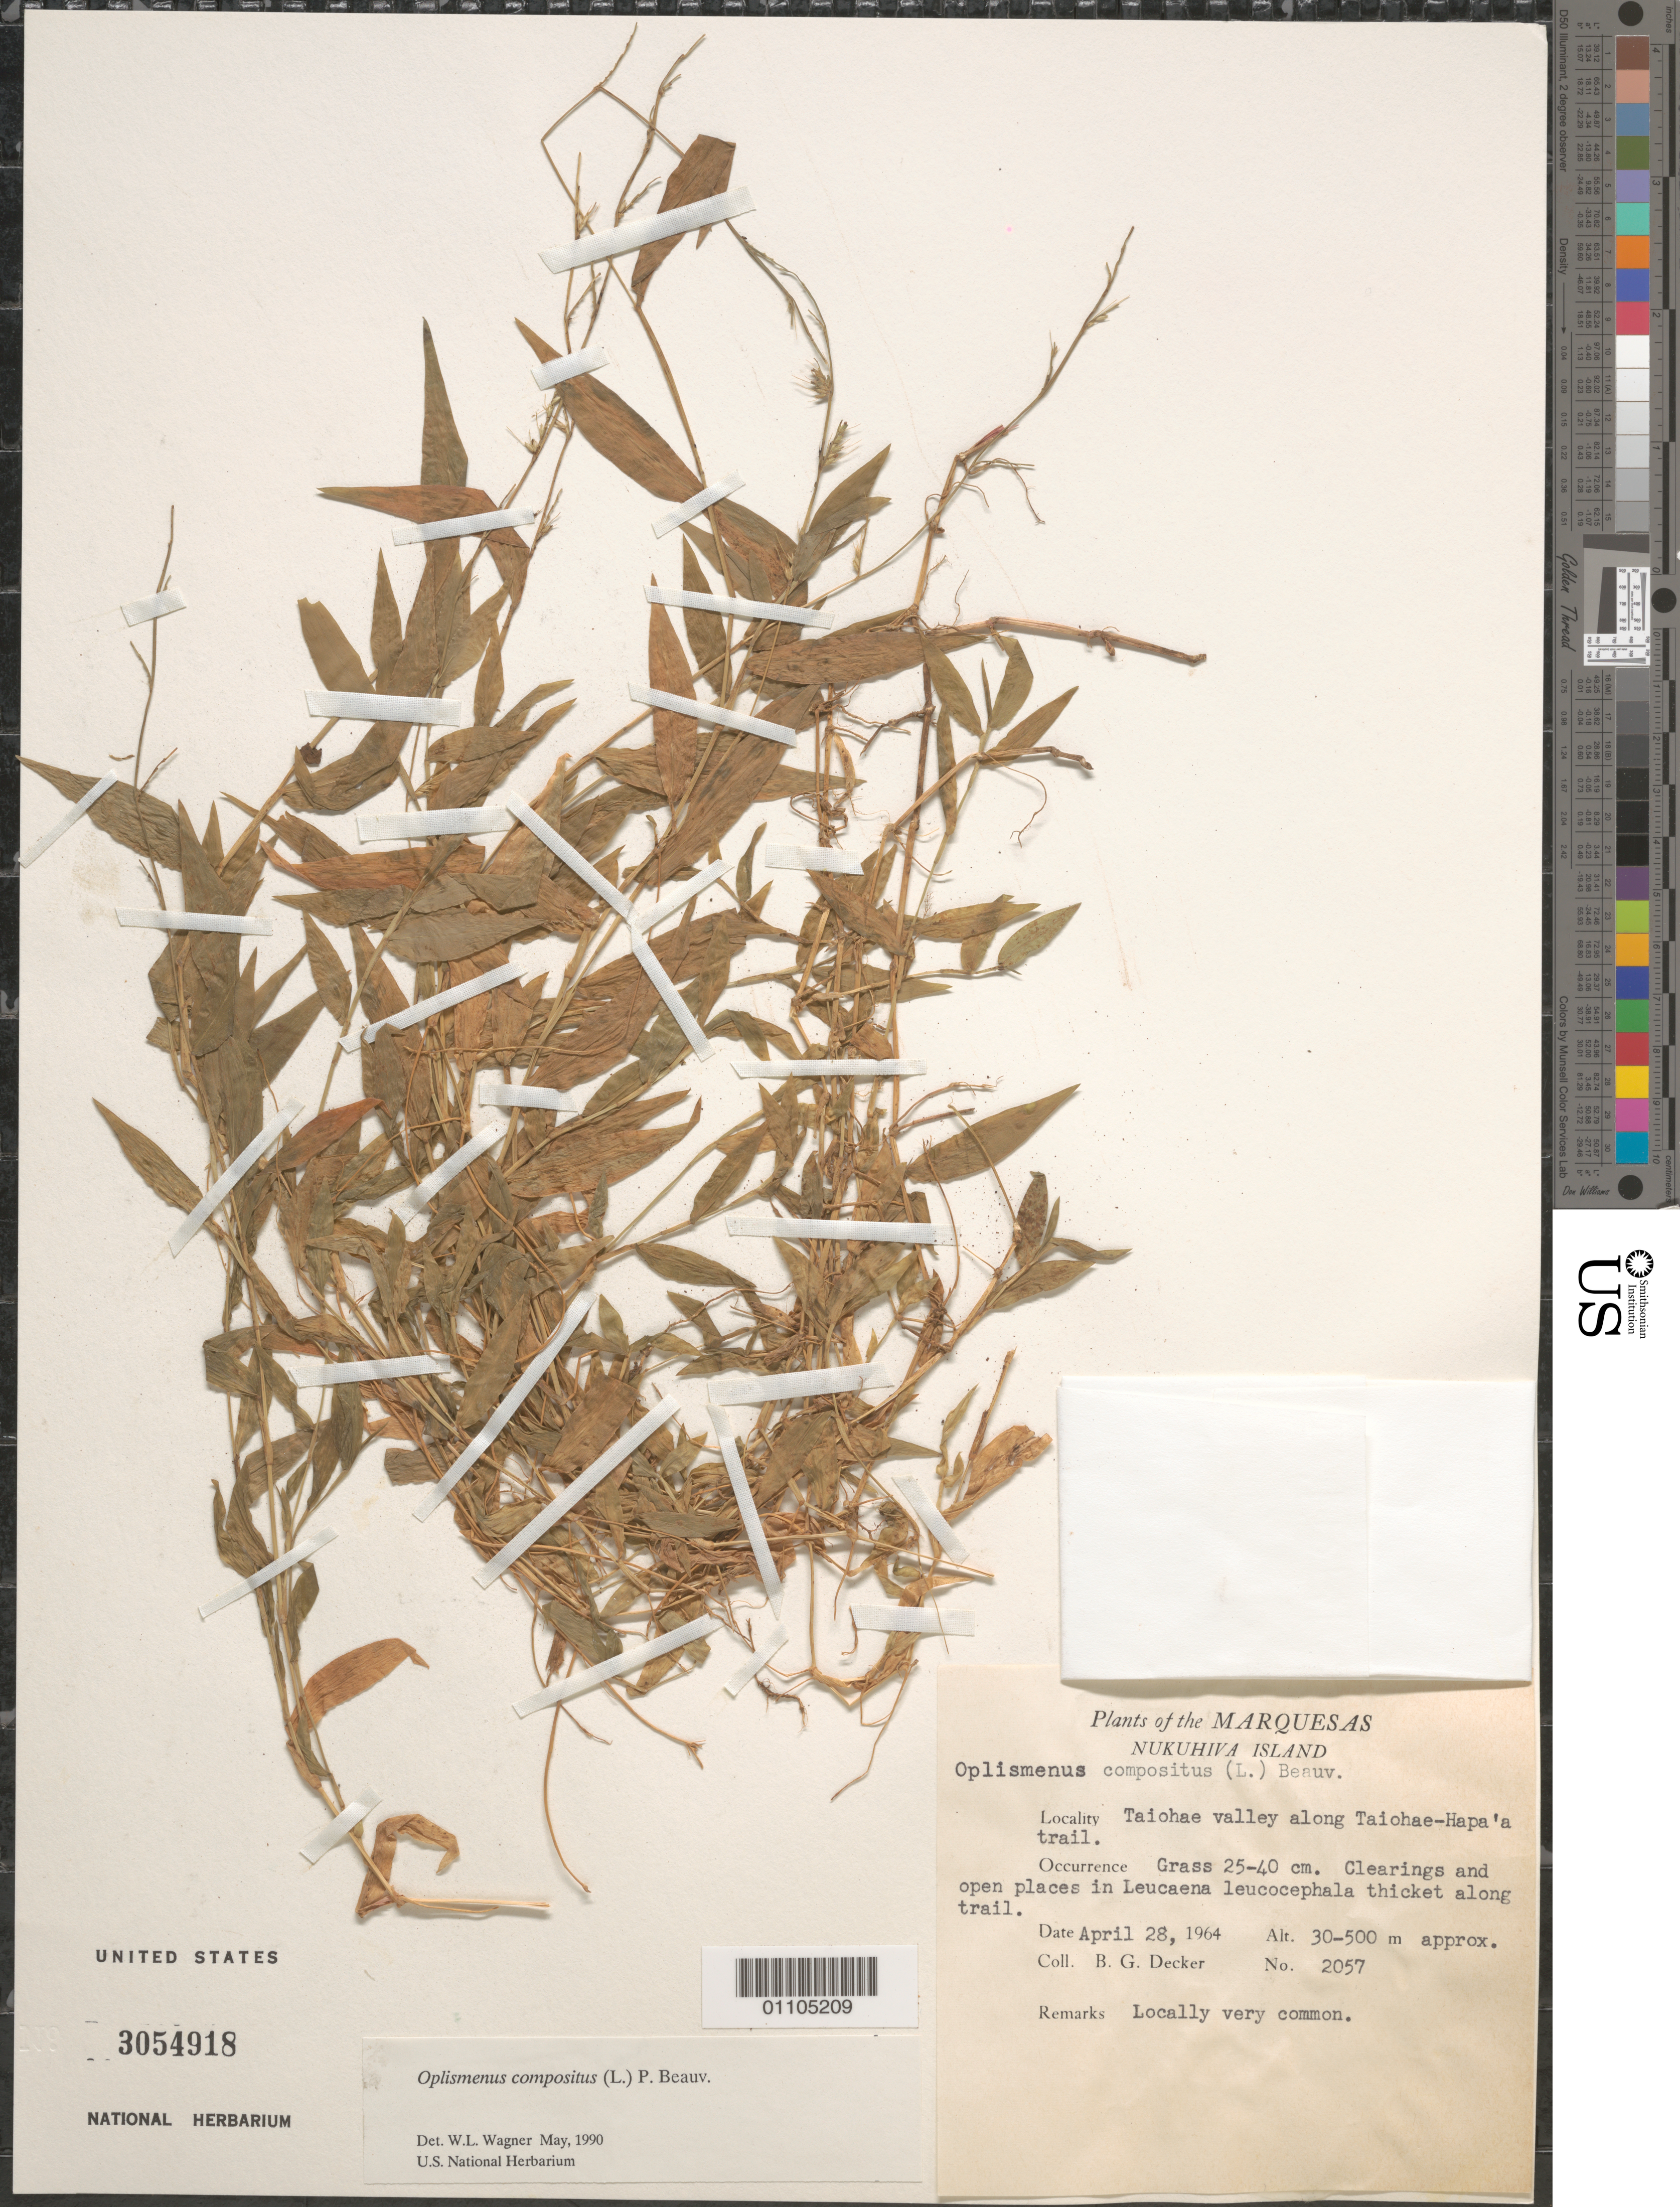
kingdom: Plantae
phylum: Tracheophyta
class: Liliopsida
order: Poales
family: Poaceae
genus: Oplismenus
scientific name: Oplismenus compositus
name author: (L.) P. Beauv.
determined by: Wagner, W. L., (BOT), Smithsonian Institution - National Museum of Natural History (UNITED STATES)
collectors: B. G. Decker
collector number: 2057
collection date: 1964-04-28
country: French Polynesia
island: Nuku Hiva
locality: Taiohae Valley along Taiohae-Hapa'a Trail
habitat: Clearings and open places in Leucaena leucocephala thicket along trail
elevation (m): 30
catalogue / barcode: US 3054918